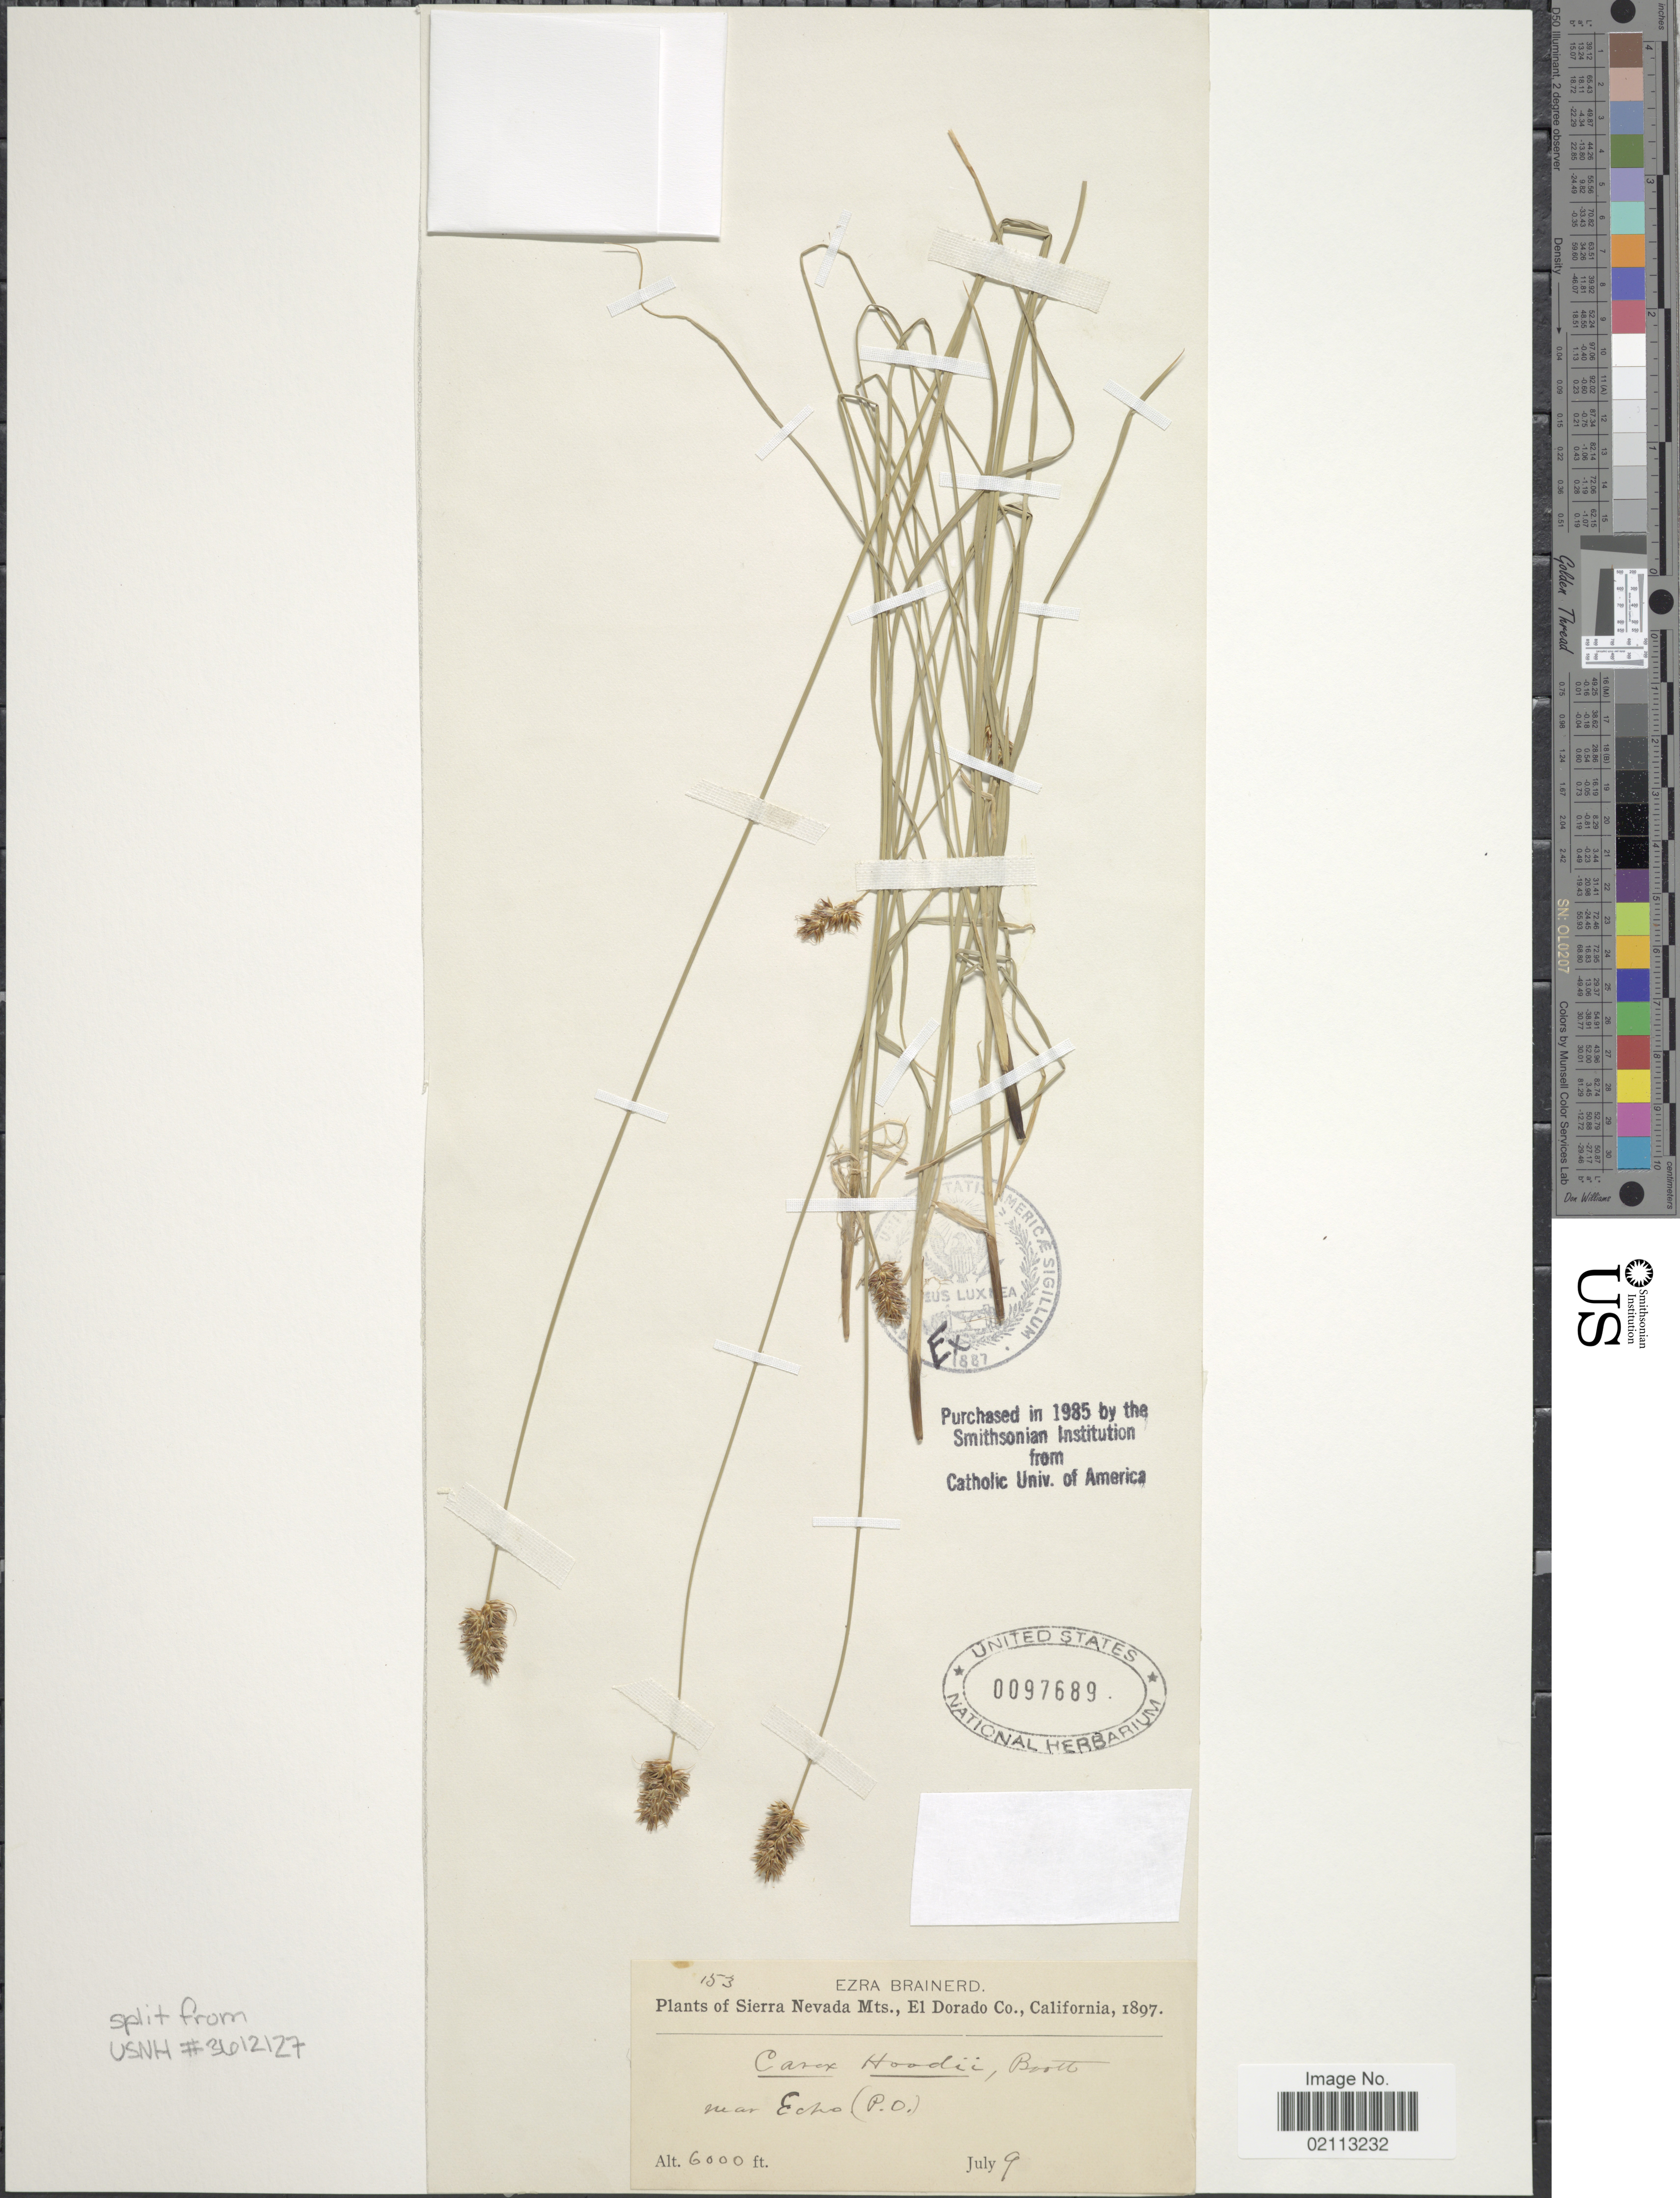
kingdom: Plantae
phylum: Tracheophyta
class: Liliopsida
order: Poales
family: Cyperaceae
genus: Carex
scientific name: Carex hoodii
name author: Boott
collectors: E. Brainerd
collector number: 153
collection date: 1897-07-09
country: United States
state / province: California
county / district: El Dorado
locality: Sierra Nevada Mts., El Dorado Co., near Echo (P. O.)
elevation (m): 1829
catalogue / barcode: US 97689